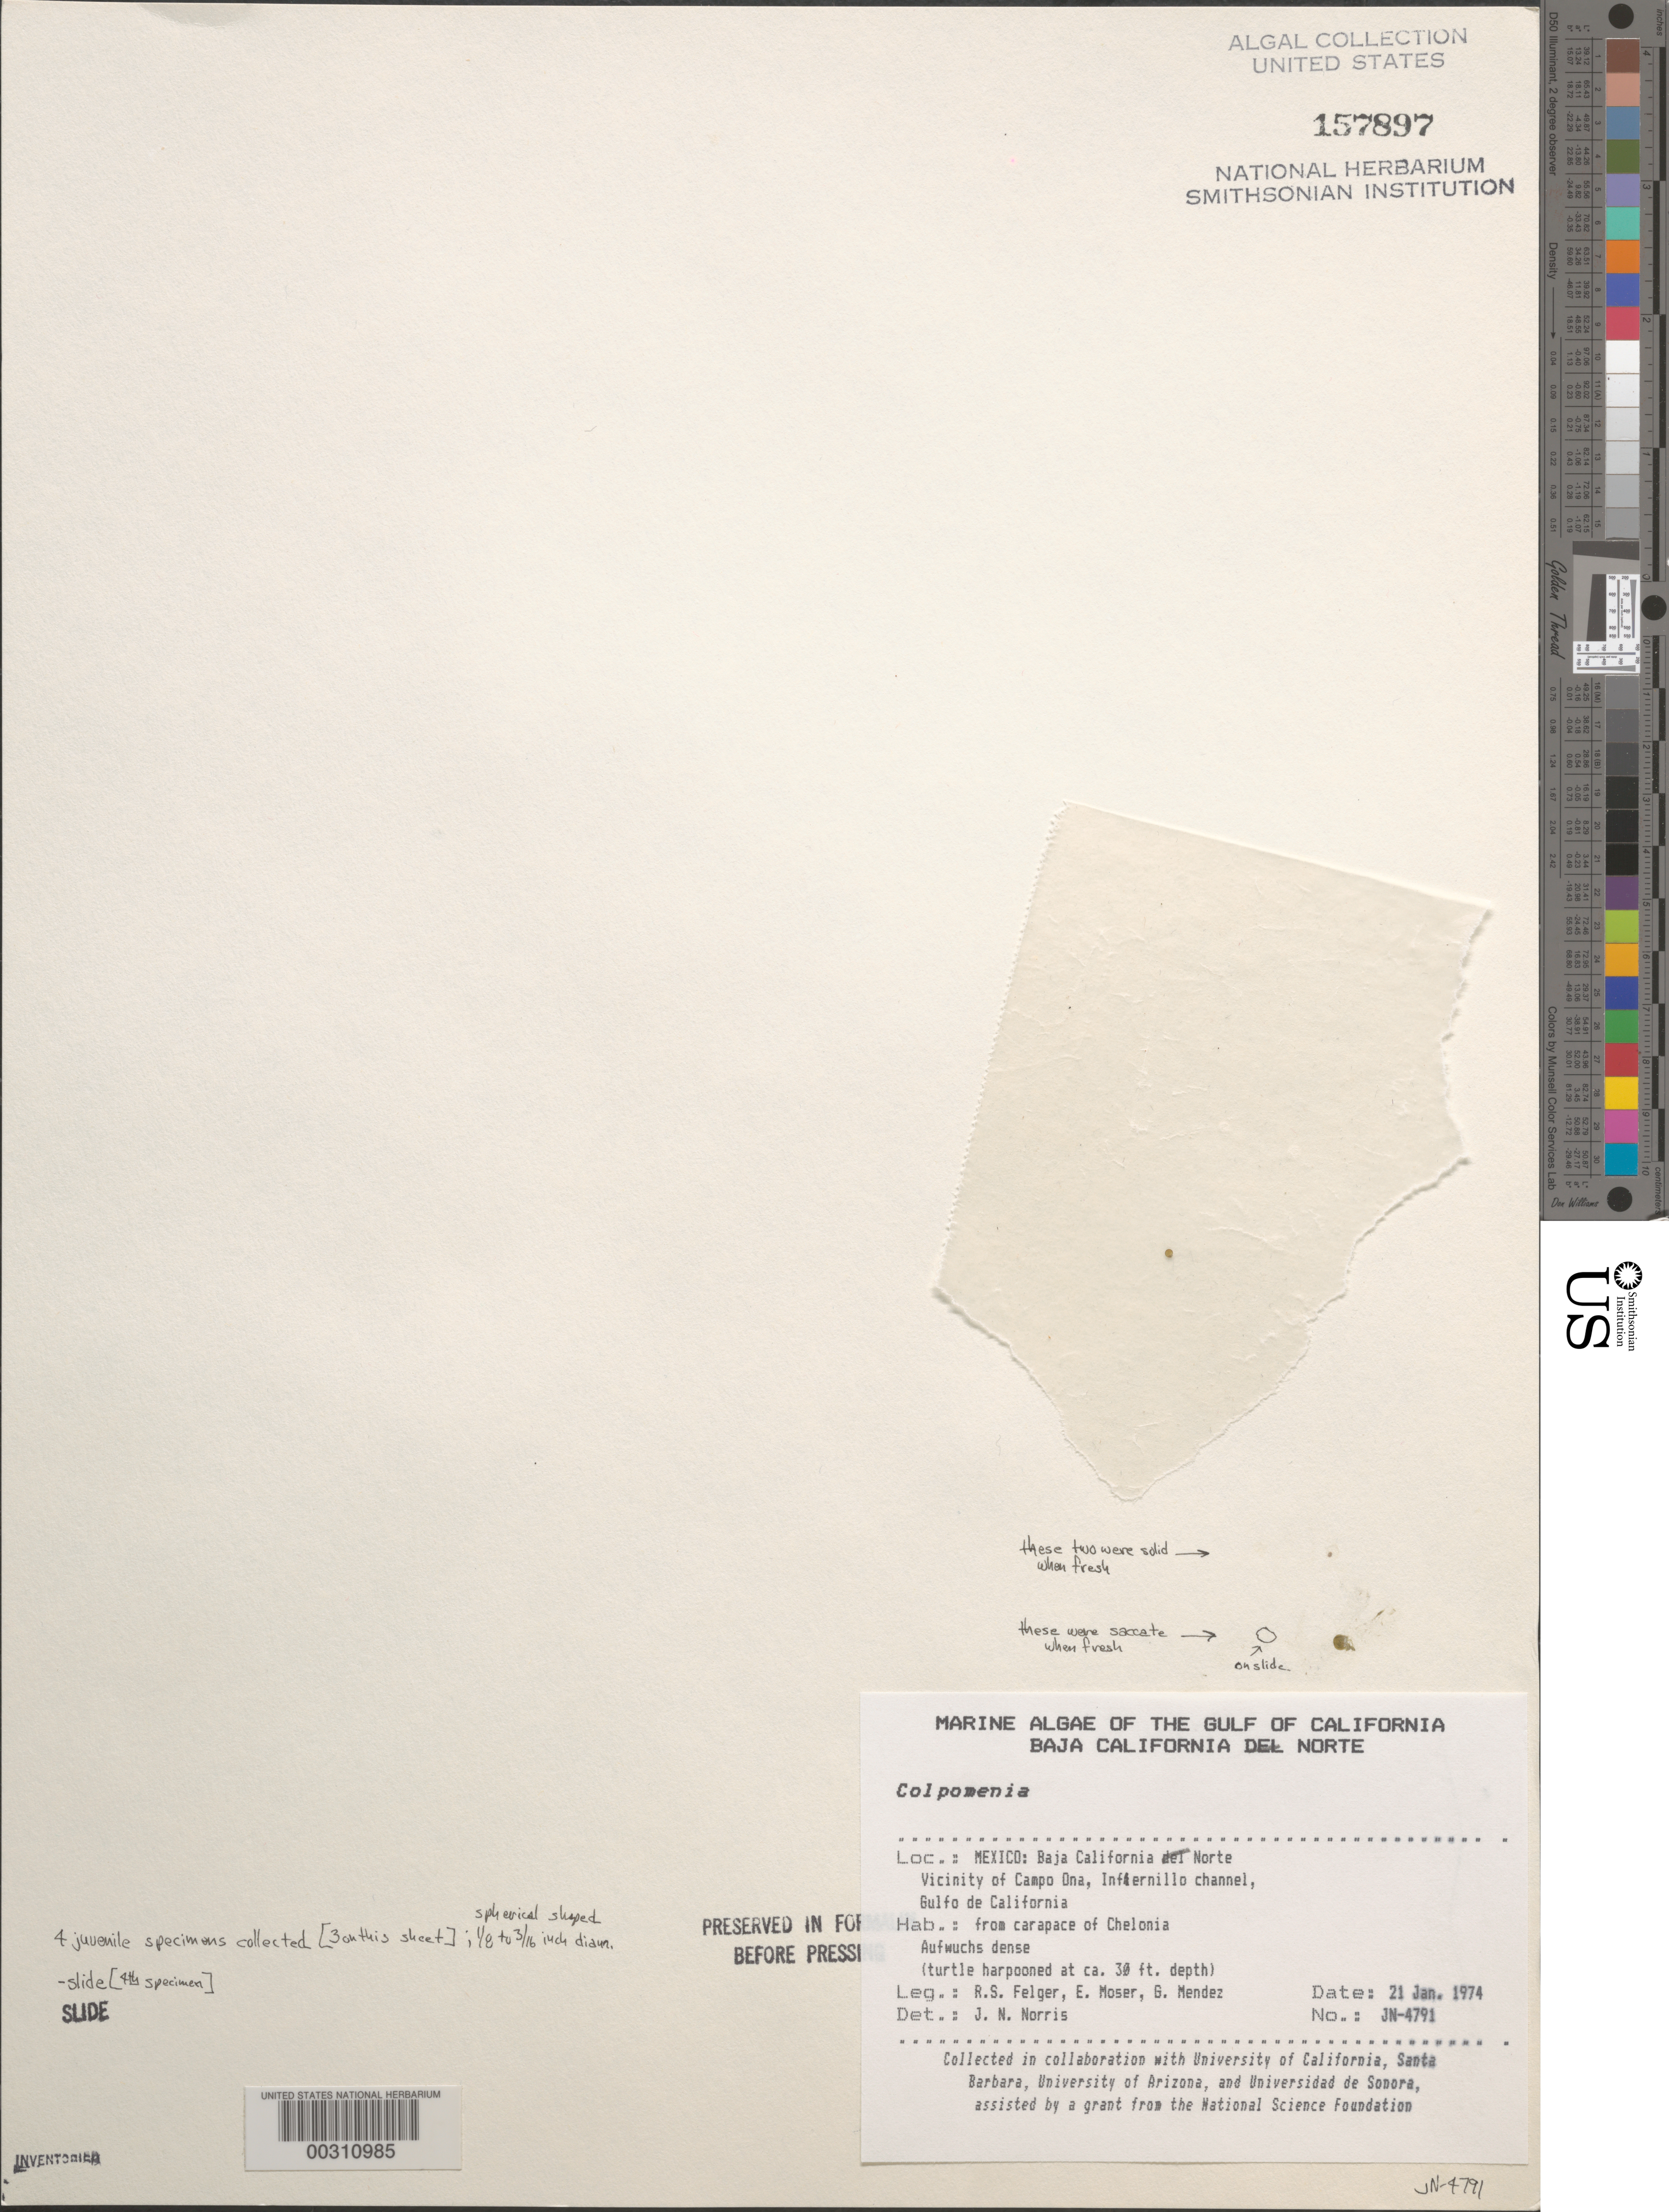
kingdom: Chromista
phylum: Ochrophyta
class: Phaeophyceae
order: Scytosiphonales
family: Scytosiphonaceae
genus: Colpomenia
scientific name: Colpomenia sp.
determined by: Norris, James N.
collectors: R. S. Felger, E. Moser & G. Mendez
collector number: JN-4791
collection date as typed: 21 Jan 1974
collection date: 1974-01-21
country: Mexico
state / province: Baja California Norte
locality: Campo Ona area, Infernillo Channel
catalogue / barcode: US 157897